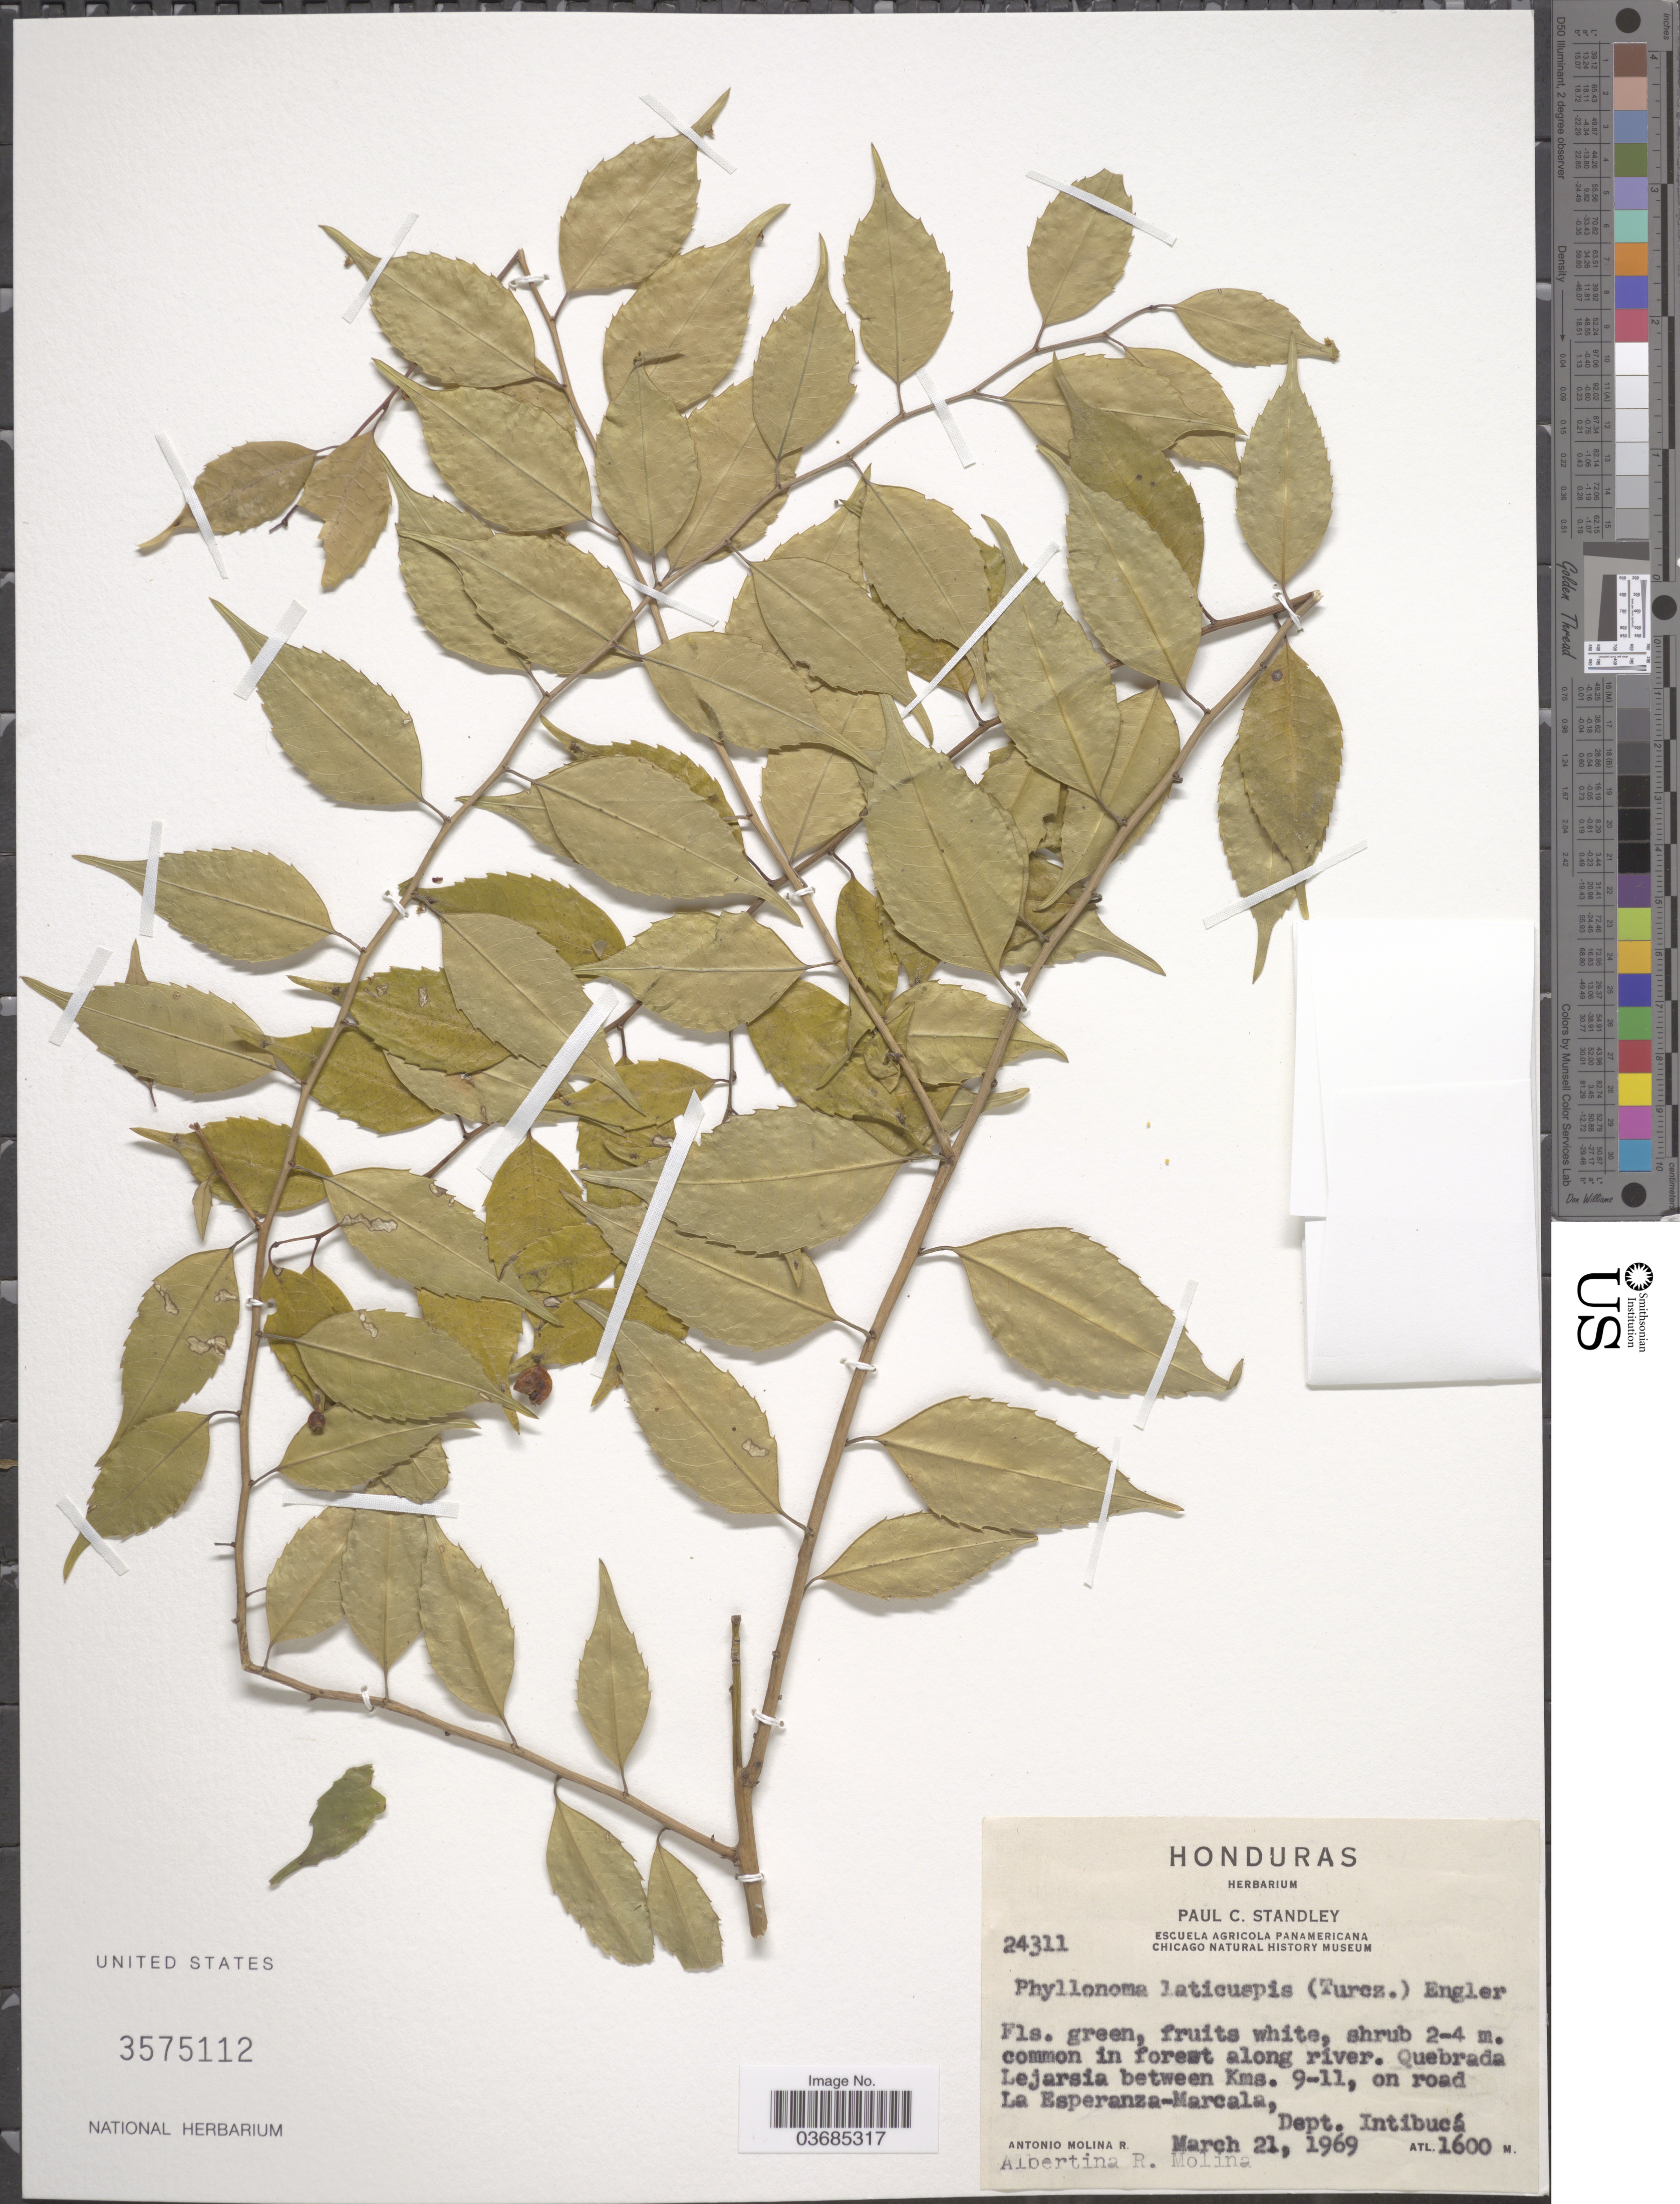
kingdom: Plantae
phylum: Tracheophyta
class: Magnoliopsida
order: Aquifoliales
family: Phyllonomaceae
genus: Phyllonoma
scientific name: Phyllonoma laticuspis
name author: (Turcz.) Engl.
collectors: A. Molina R. & A. R. Molina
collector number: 24311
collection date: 1969-03-21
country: Honduras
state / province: Intibuca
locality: Common in forest along river. Quebrada Lejarsia between Kms. 9-11, on road La Esperanza-Marcala, Dept. Intibucá.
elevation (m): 1600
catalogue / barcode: US 3575112